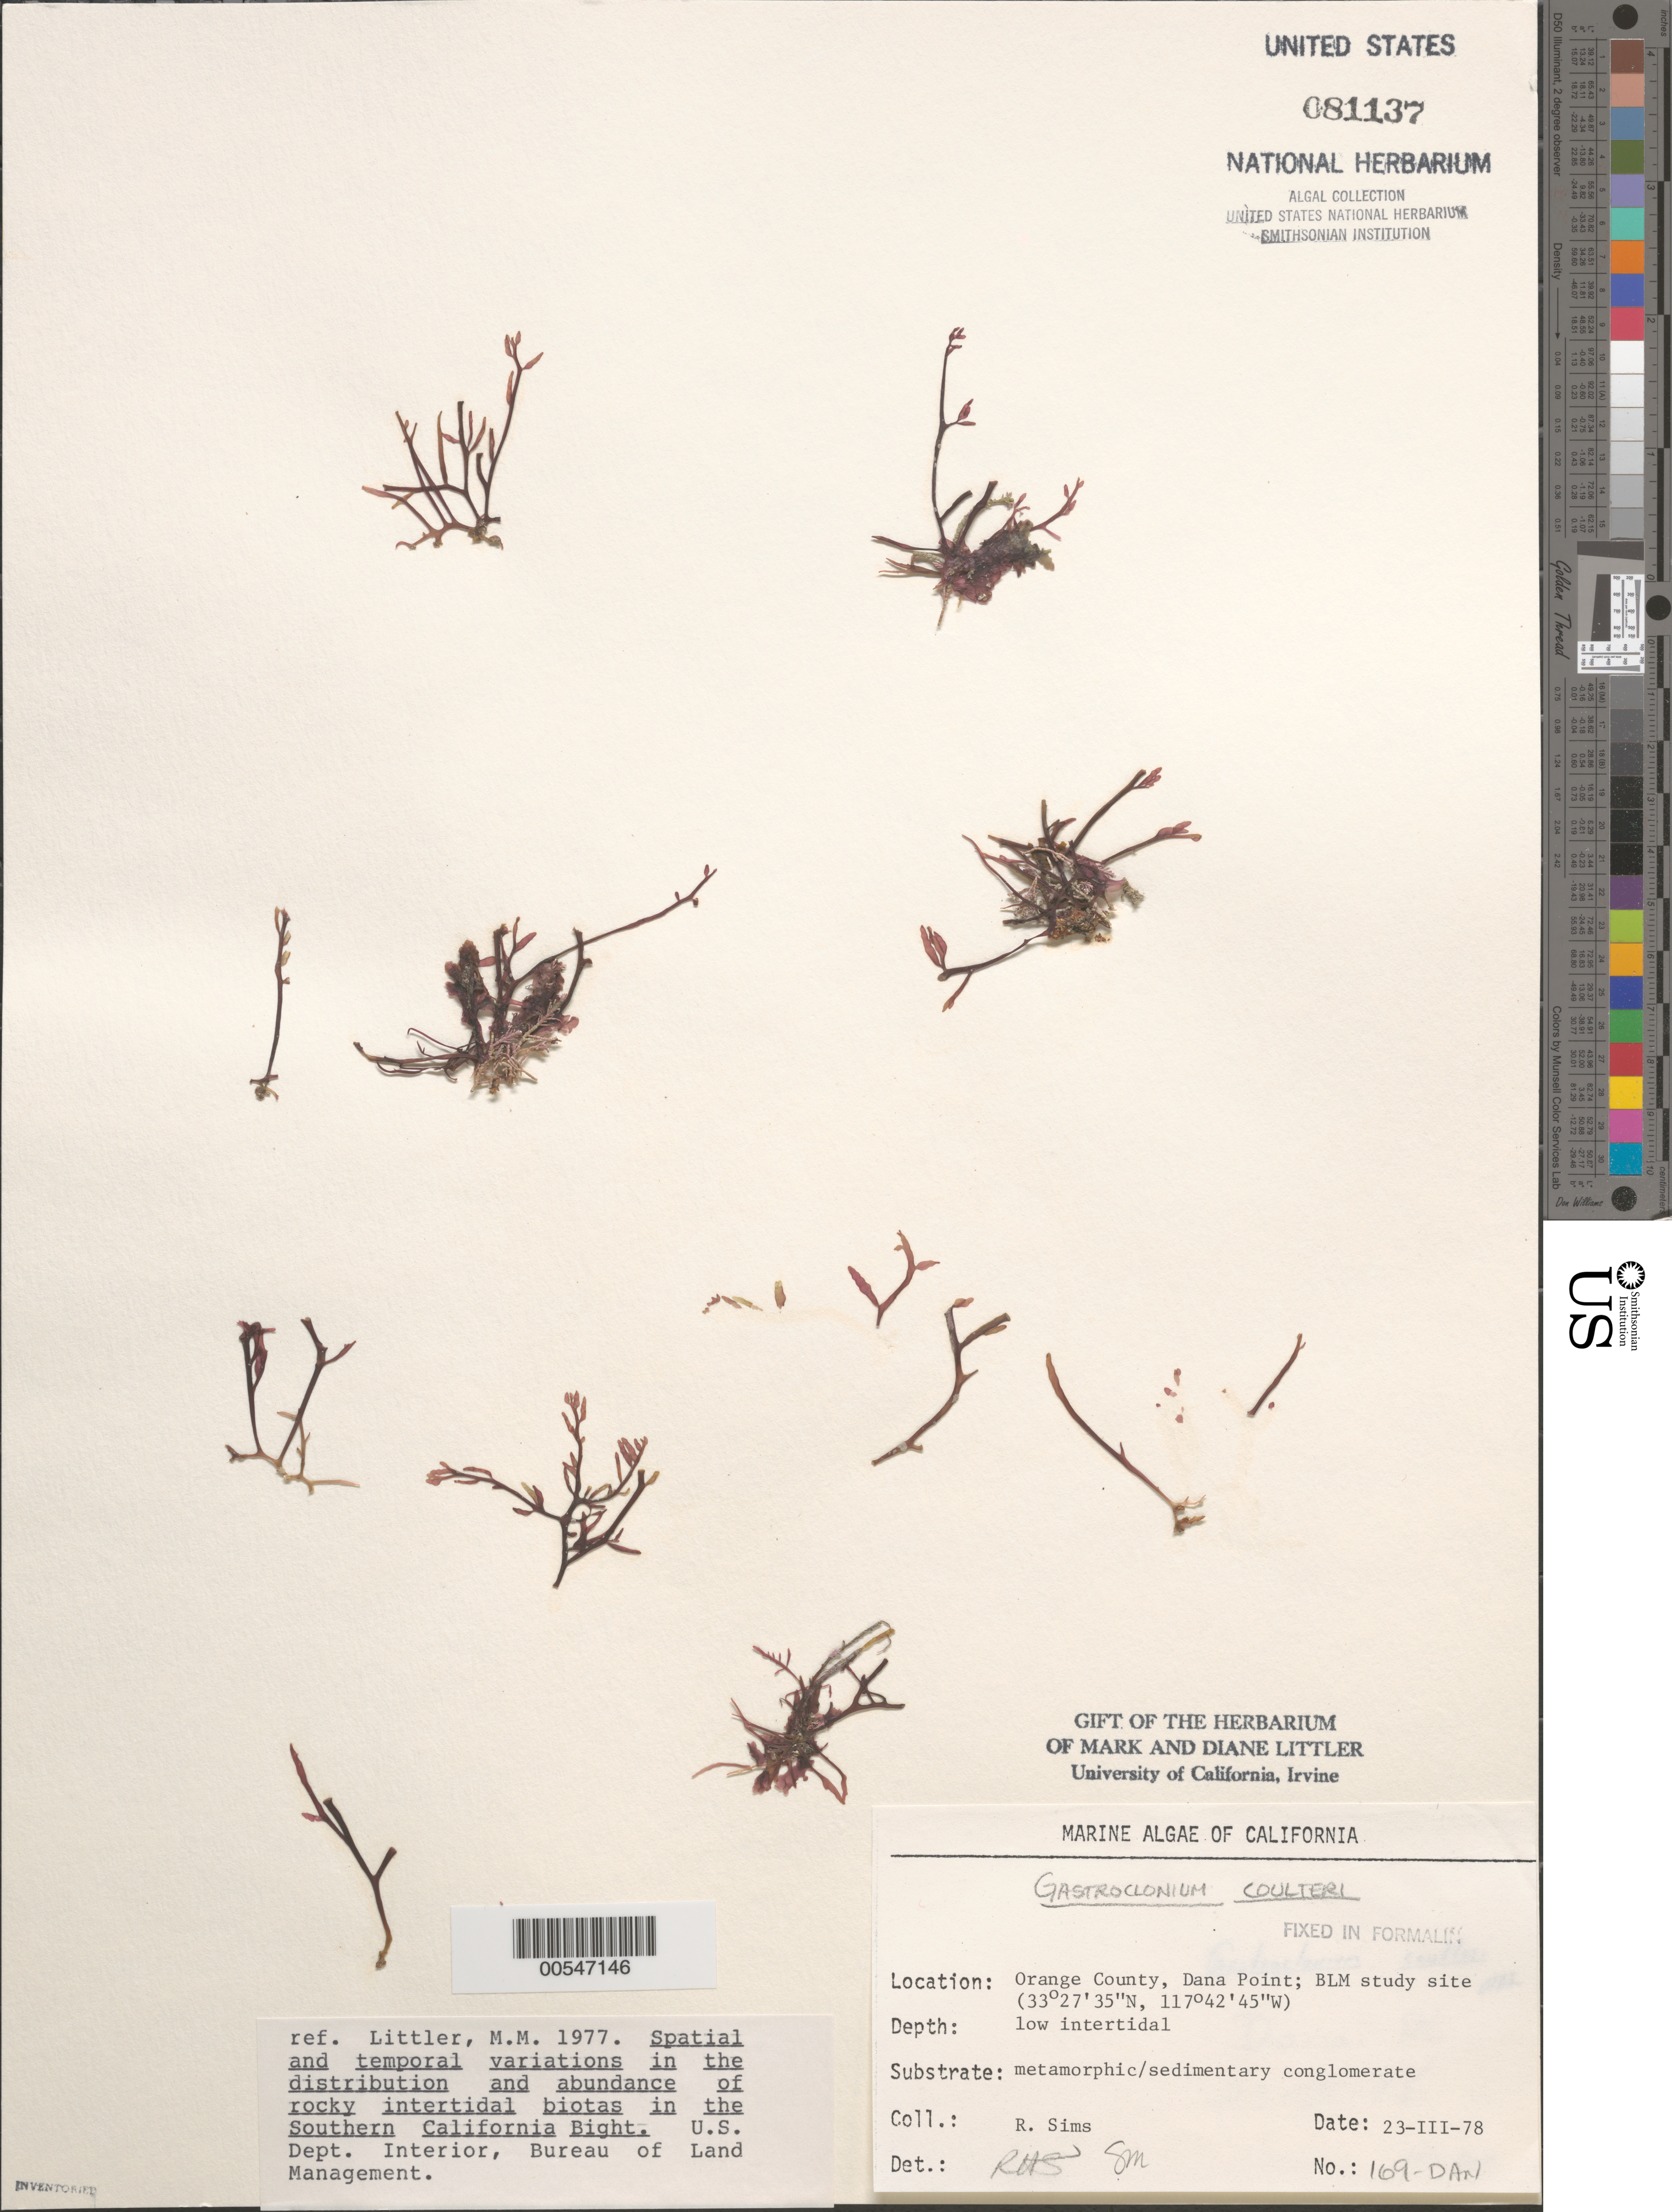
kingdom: Plantae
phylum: Rhodophyta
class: Florideophyceae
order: Rhodymeniales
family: Champiaceae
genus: Neogastroclonium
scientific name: Neogastroclonium subarticulatum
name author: (Turner) L. Le Gall et al.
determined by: Algae name updating Project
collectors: R. H. Sims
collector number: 169-DAN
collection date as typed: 23 Mar 1978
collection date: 1978-03-23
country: United States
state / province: California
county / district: Orange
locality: Dana Point, 1 km north of marina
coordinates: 33 27'35"N, 117 42'45"W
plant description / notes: BLM-SOCALBIGHT Rocky Intertidal Survey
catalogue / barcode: US 81137